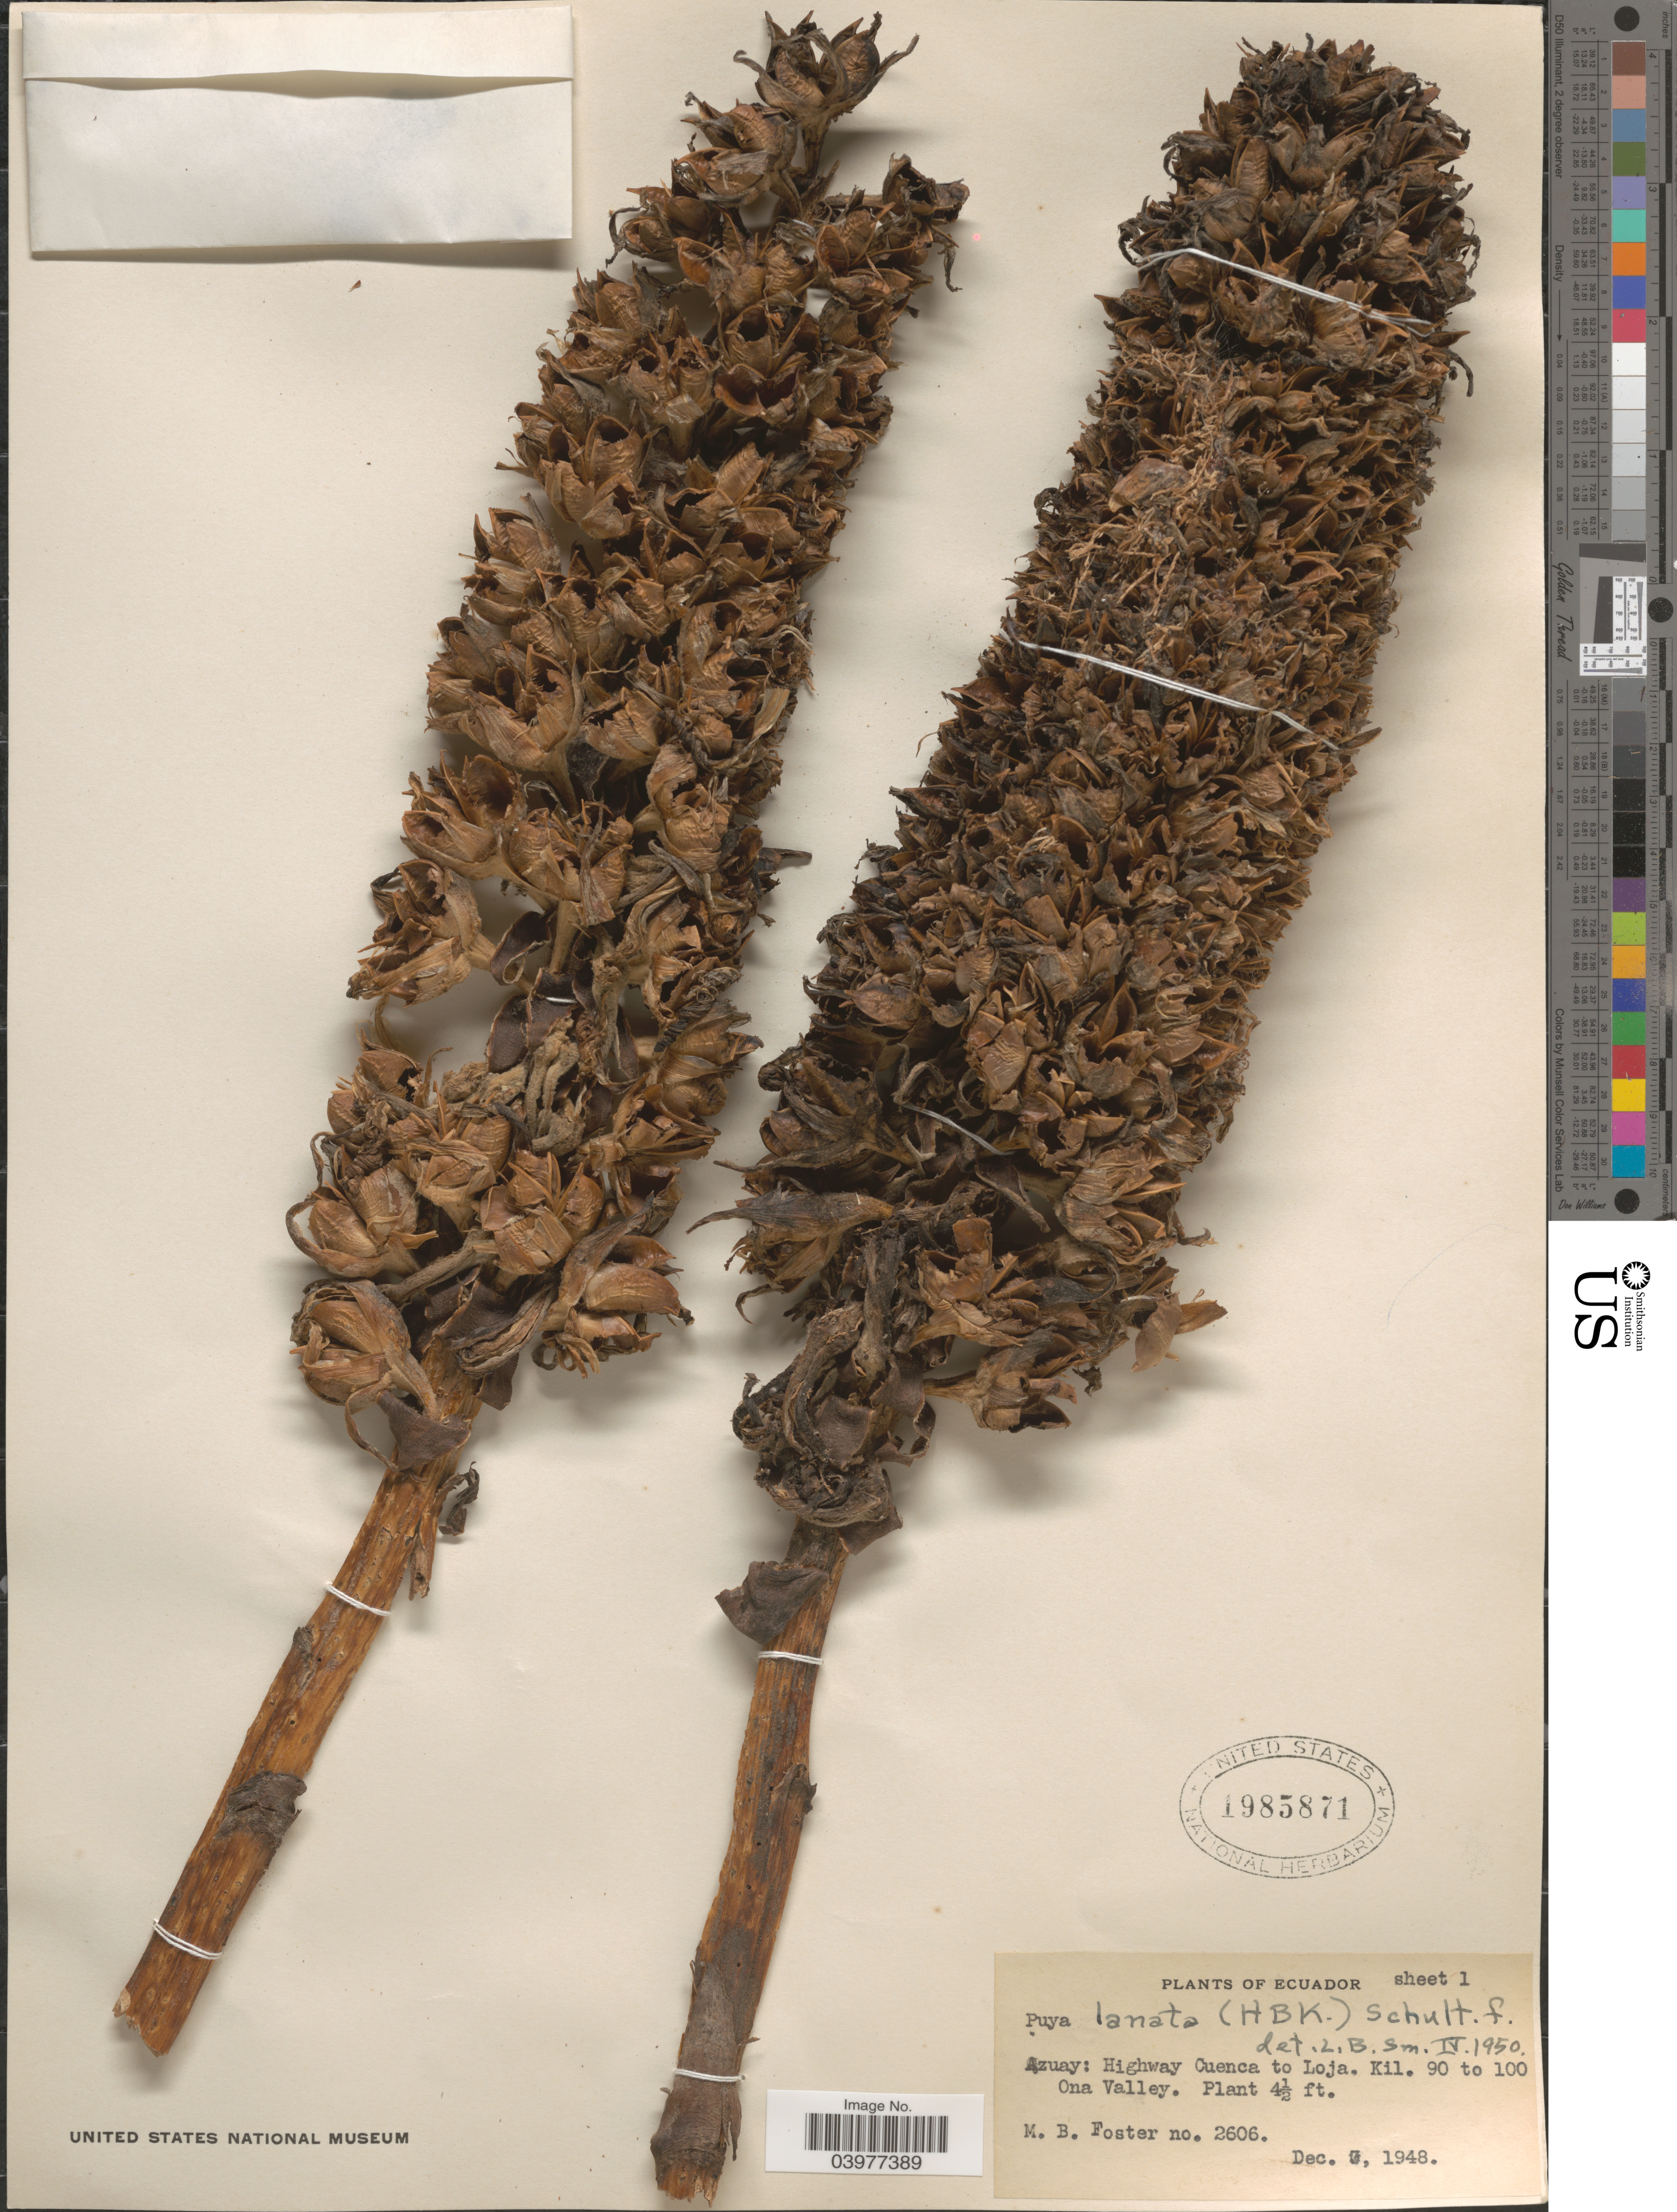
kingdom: Plantae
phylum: Tracheophyta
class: Liliopsida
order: Poales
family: Bromeliaceae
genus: Puya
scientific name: Puya lanata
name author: (Kunth) Schult. f.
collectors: M. B. Foster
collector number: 2606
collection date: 1948-12-03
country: Ecuador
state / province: Azuay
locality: Highway Cuenca to Loja. Kil. 90 to 100 Ona Valley.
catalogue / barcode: US 1985871